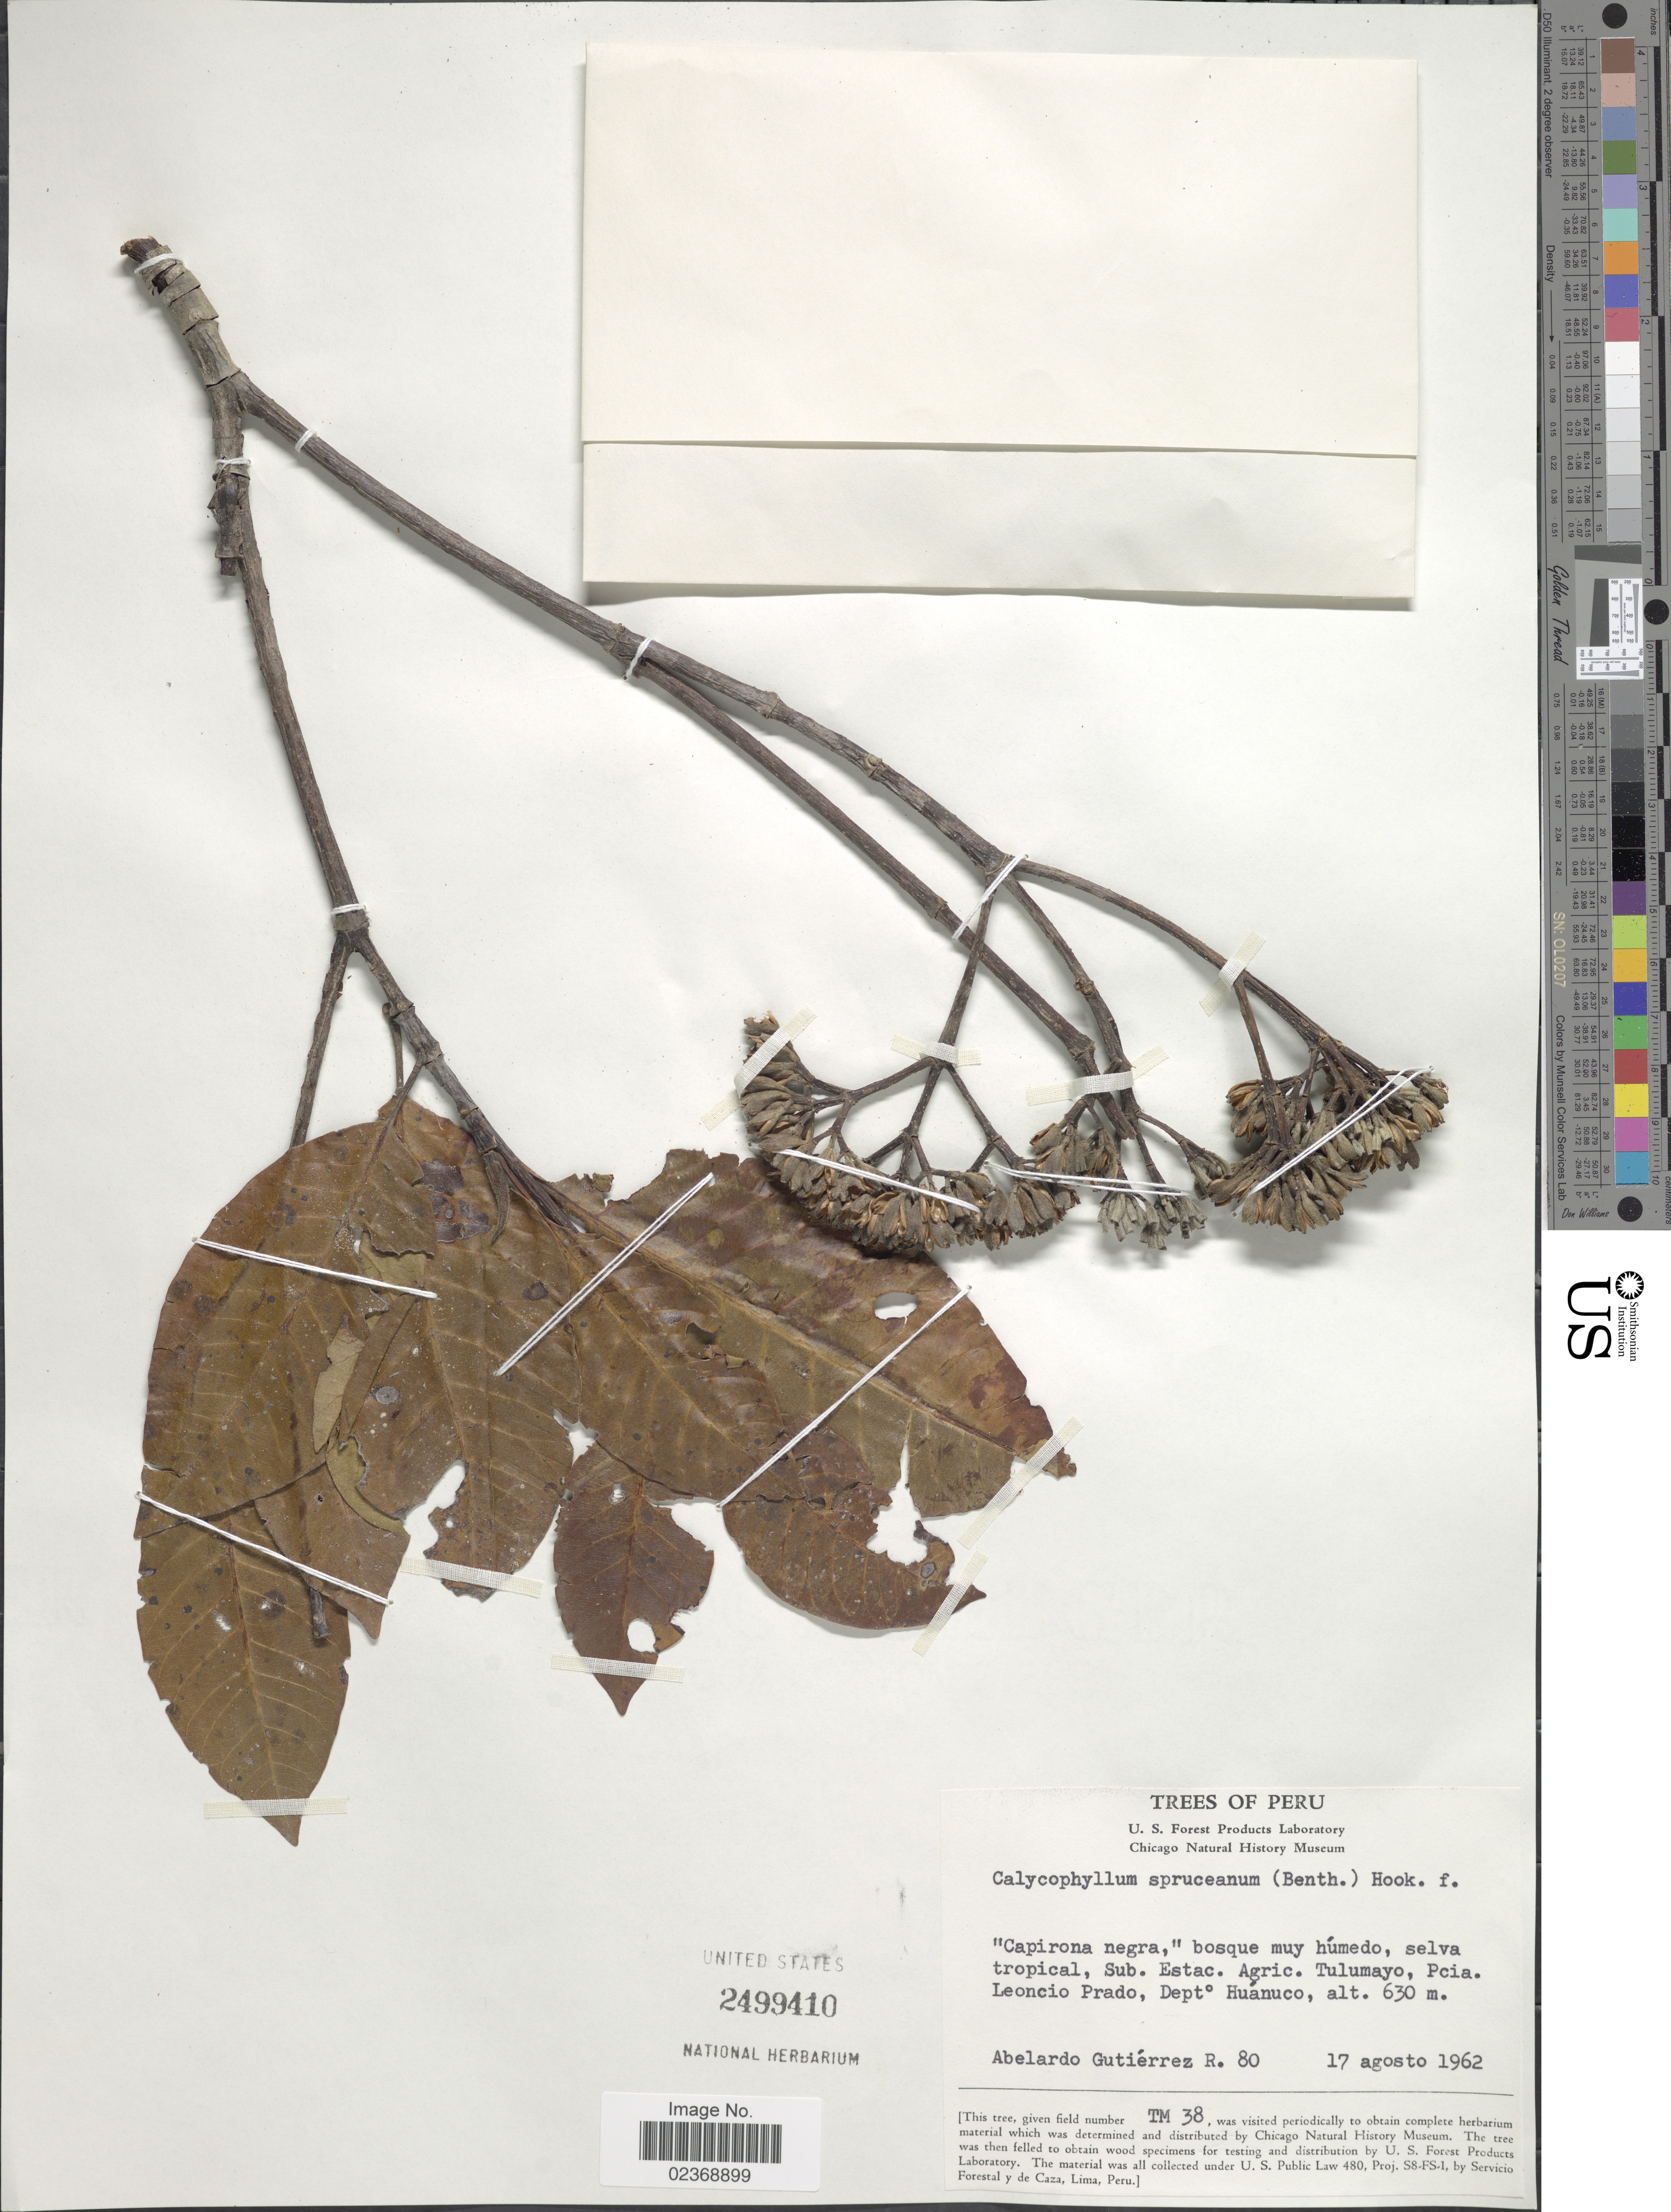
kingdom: Plantae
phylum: Tracheophyta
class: Magnoliopsida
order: Gentianales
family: Rubiaceae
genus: Calycophyllum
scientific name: Calycophyllum spruceanum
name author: (Benth.) Hook. f. ex K. Schum.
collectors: A. Gutiérrez R.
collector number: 80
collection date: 1962-08-17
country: Peru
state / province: Huánuco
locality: Sub. Estac. Agric. Tulumayo, Pcia. Leoncio Prado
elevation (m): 630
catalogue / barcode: US 2499410